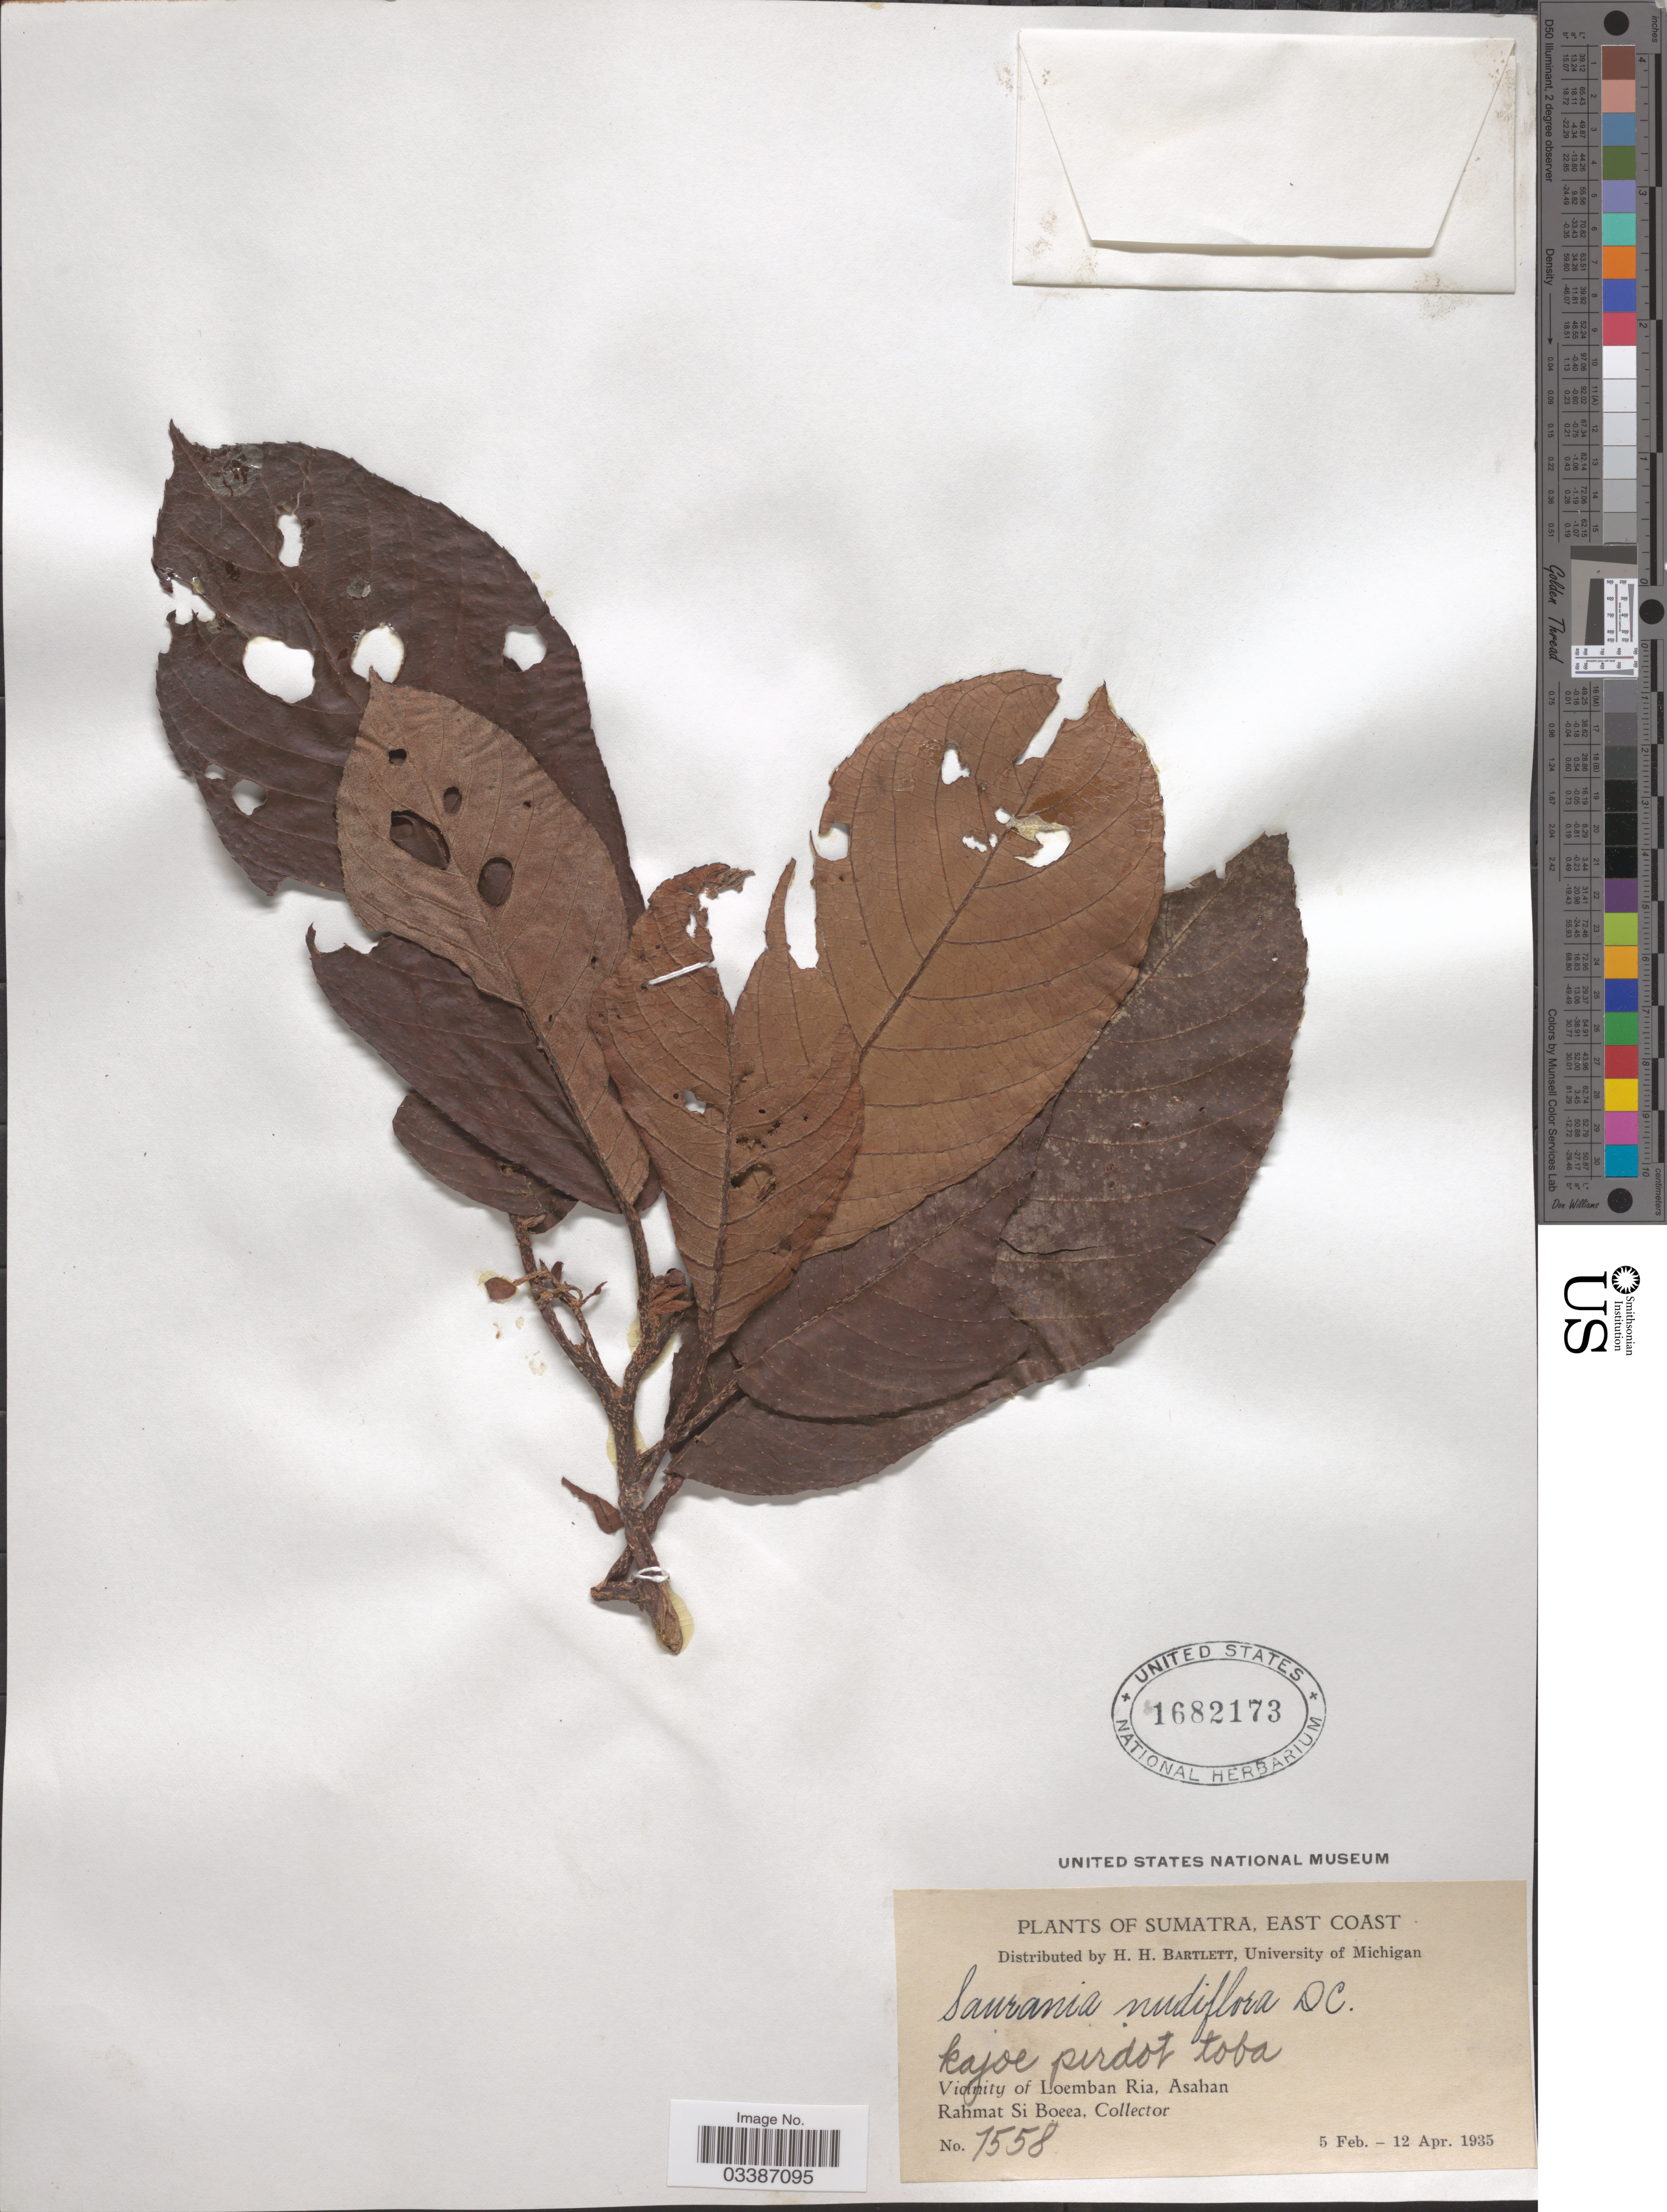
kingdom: Plantae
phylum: Tracheophyta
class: Magnoliopsida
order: Ericales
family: Actinidiaceae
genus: Saurauia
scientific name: Saurauia nudiflora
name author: DC.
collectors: Rahmat Si Boeea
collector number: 7558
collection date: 1935-02-05/1935-04-12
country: Indonesia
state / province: Sumatra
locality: East Coast. Vicinity of Loemban Ria, Asahan.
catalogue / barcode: US 1682173